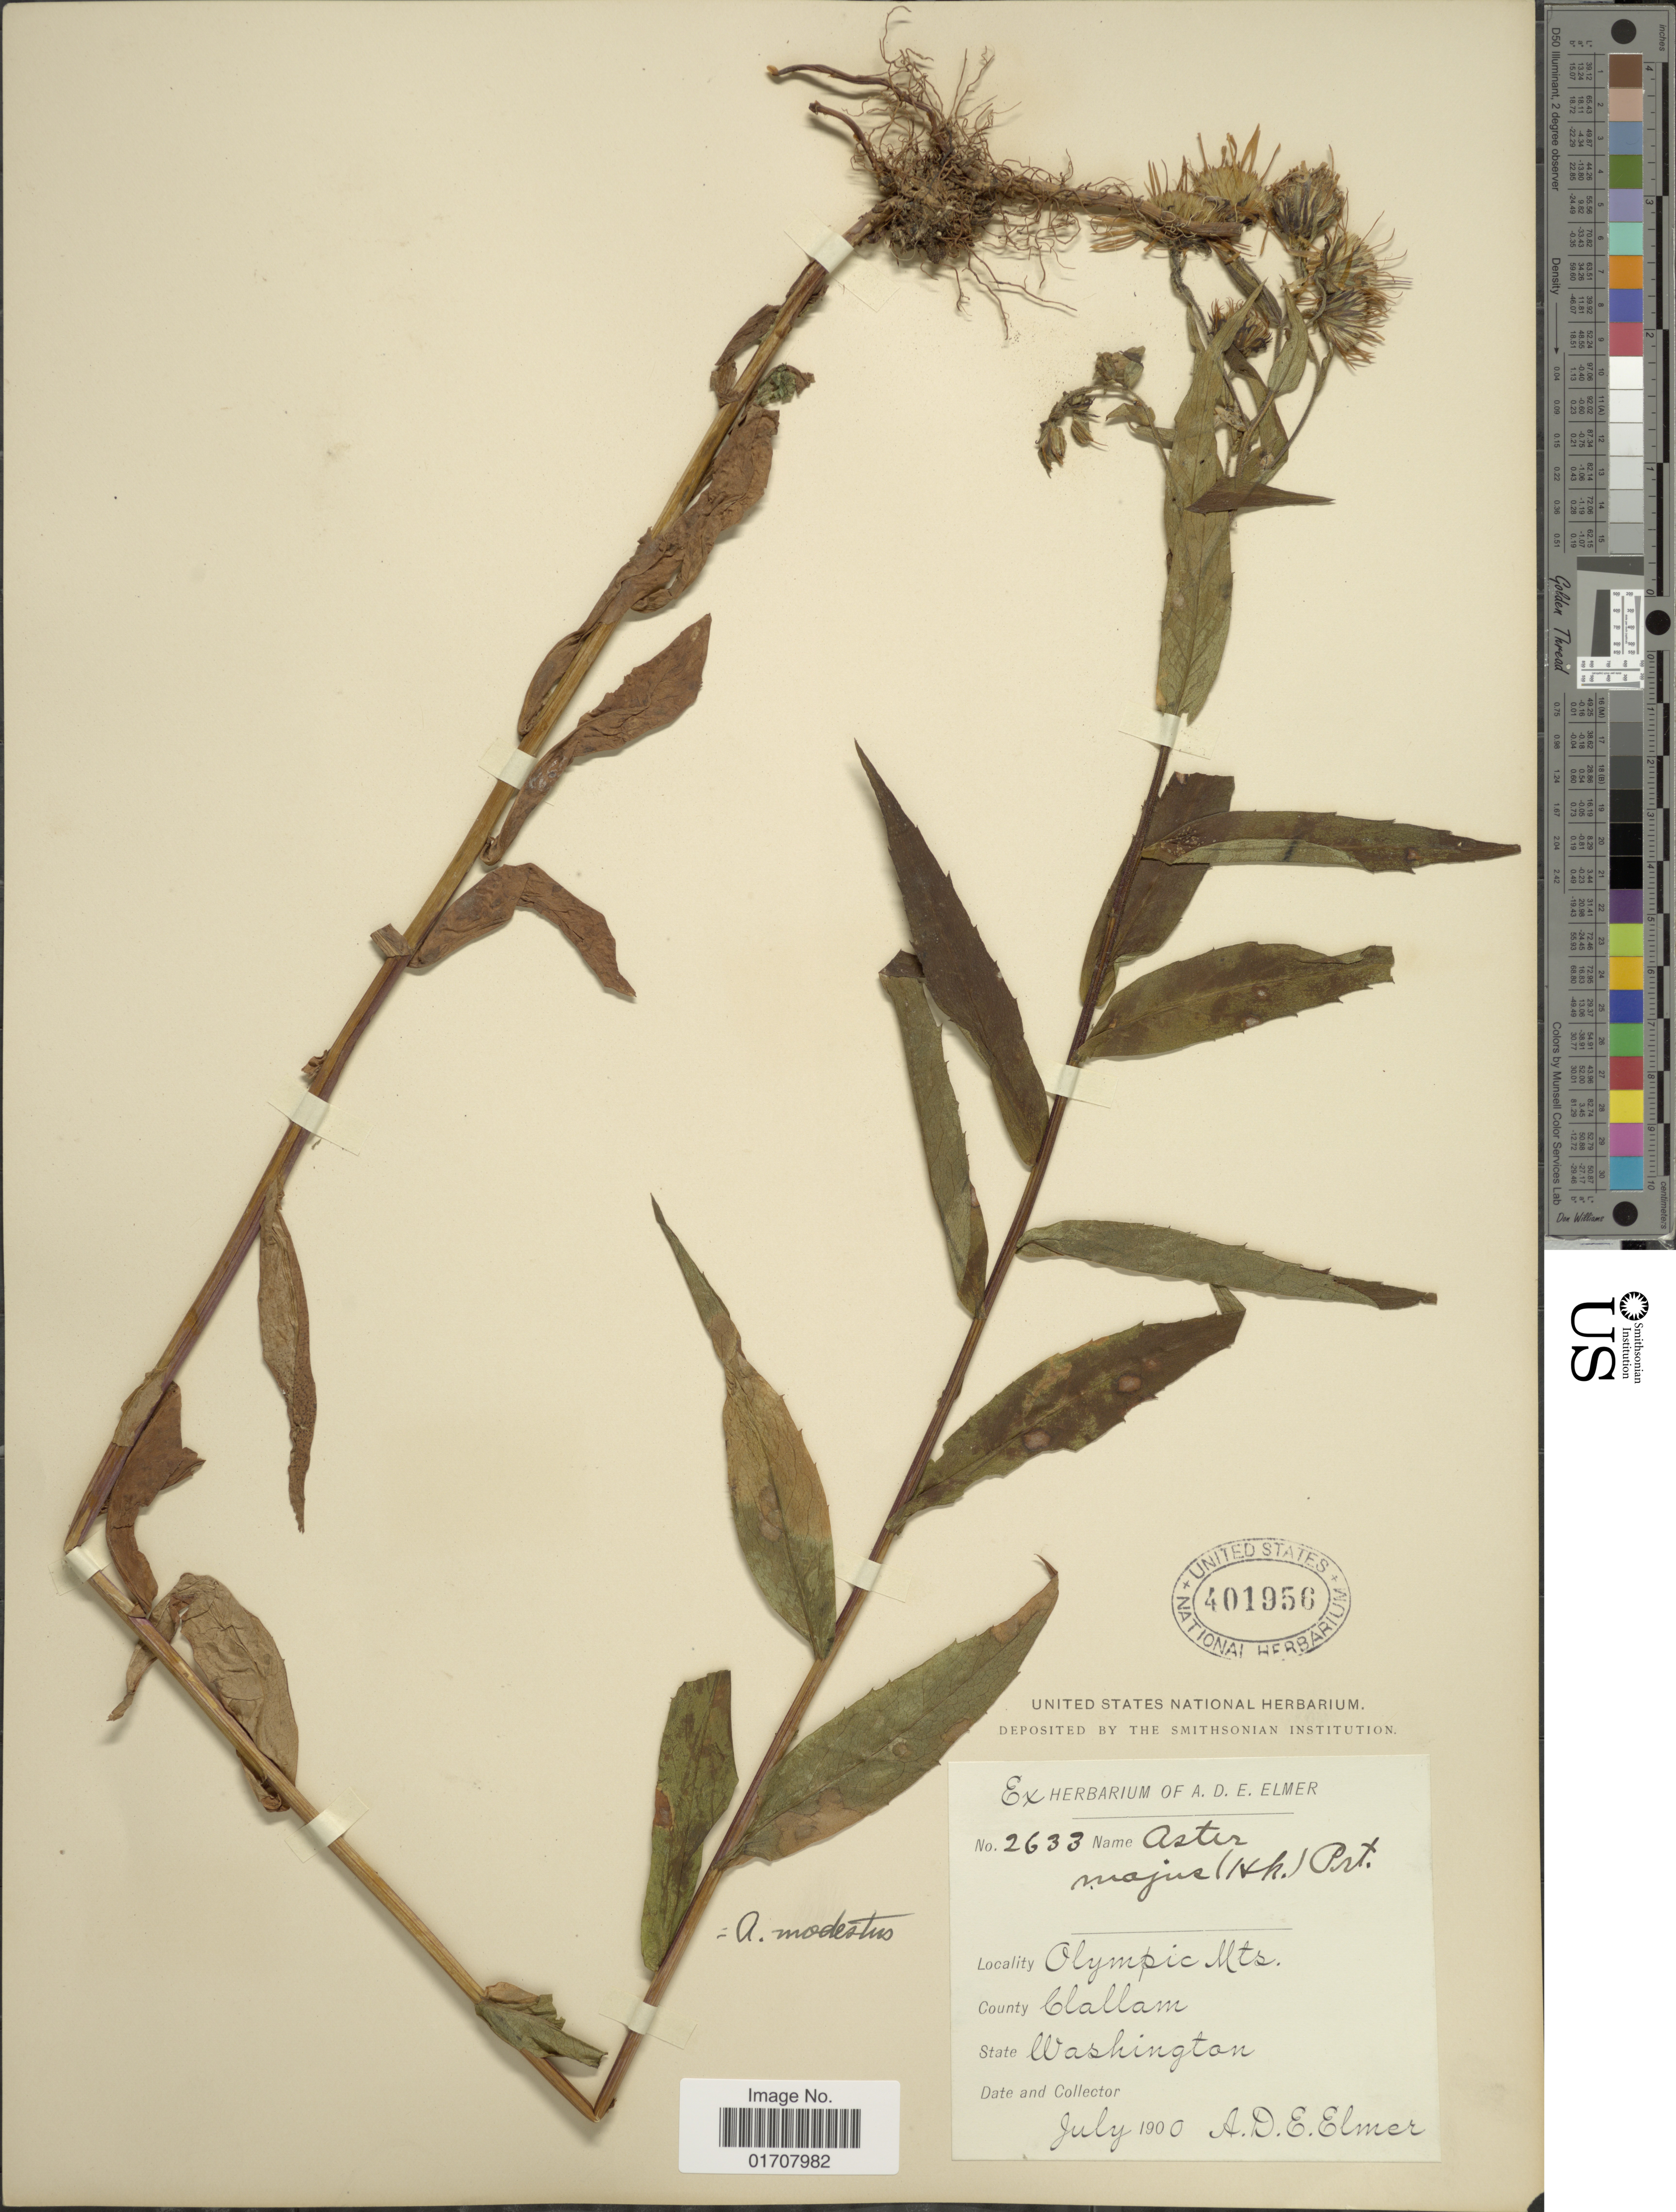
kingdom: Plantae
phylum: Tracheophyta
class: Magnoliopsida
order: Asterales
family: Asteraceae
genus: Canadanthus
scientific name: Canadanthus modestus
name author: (Lindl.) G.L. Nesom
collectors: A. D. E. Elmer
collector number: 2633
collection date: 1900-07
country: United States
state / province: Washington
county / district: Clallam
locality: County Glallam, Olympic Mts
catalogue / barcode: US 401956